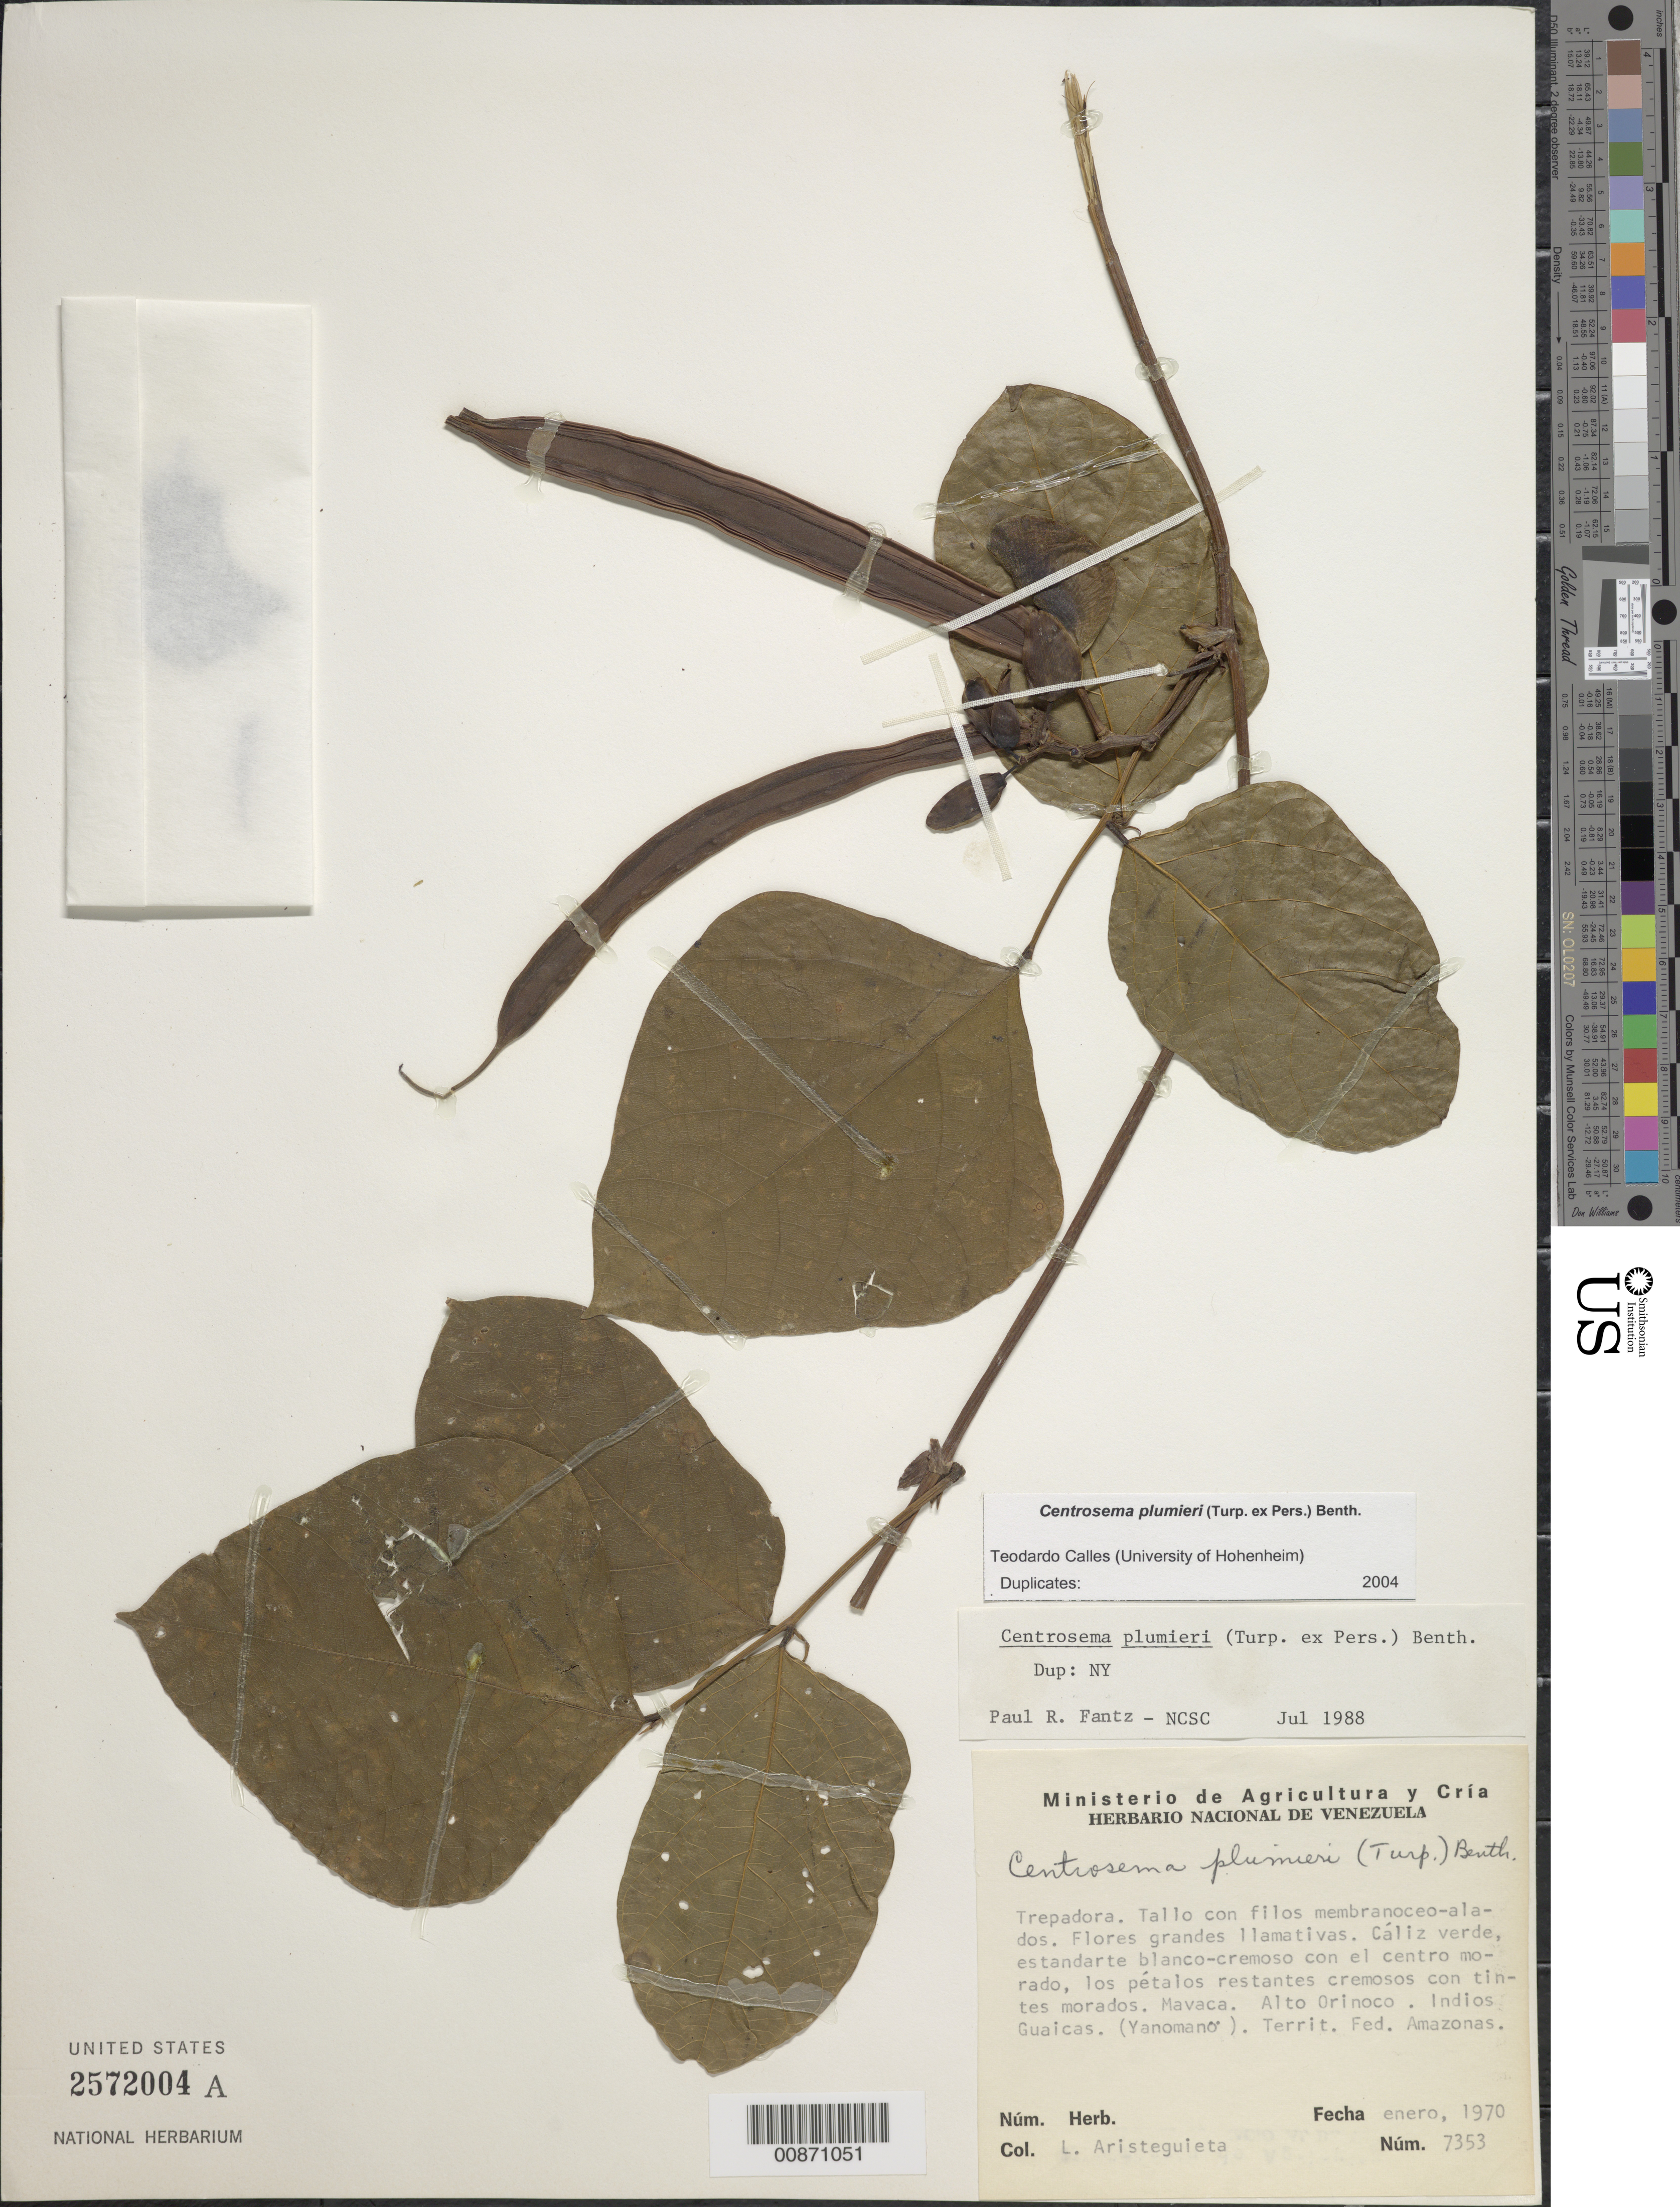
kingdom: Plantae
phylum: Tracheophyta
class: Magnoliopsida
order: Fabales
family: Fabaceae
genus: Centrosema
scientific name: Centrosema plumieri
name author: (Turpin ex Pers.) Benth.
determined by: Calles, T.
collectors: L. Aristeguieta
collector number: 7353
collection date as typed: Jan-70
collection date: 1970-01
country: Venezuela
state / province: Amazonas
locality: Mavaca, Alto Orinoco, Indios Guaicas (Yanomanö)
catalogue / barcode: US 2572004A